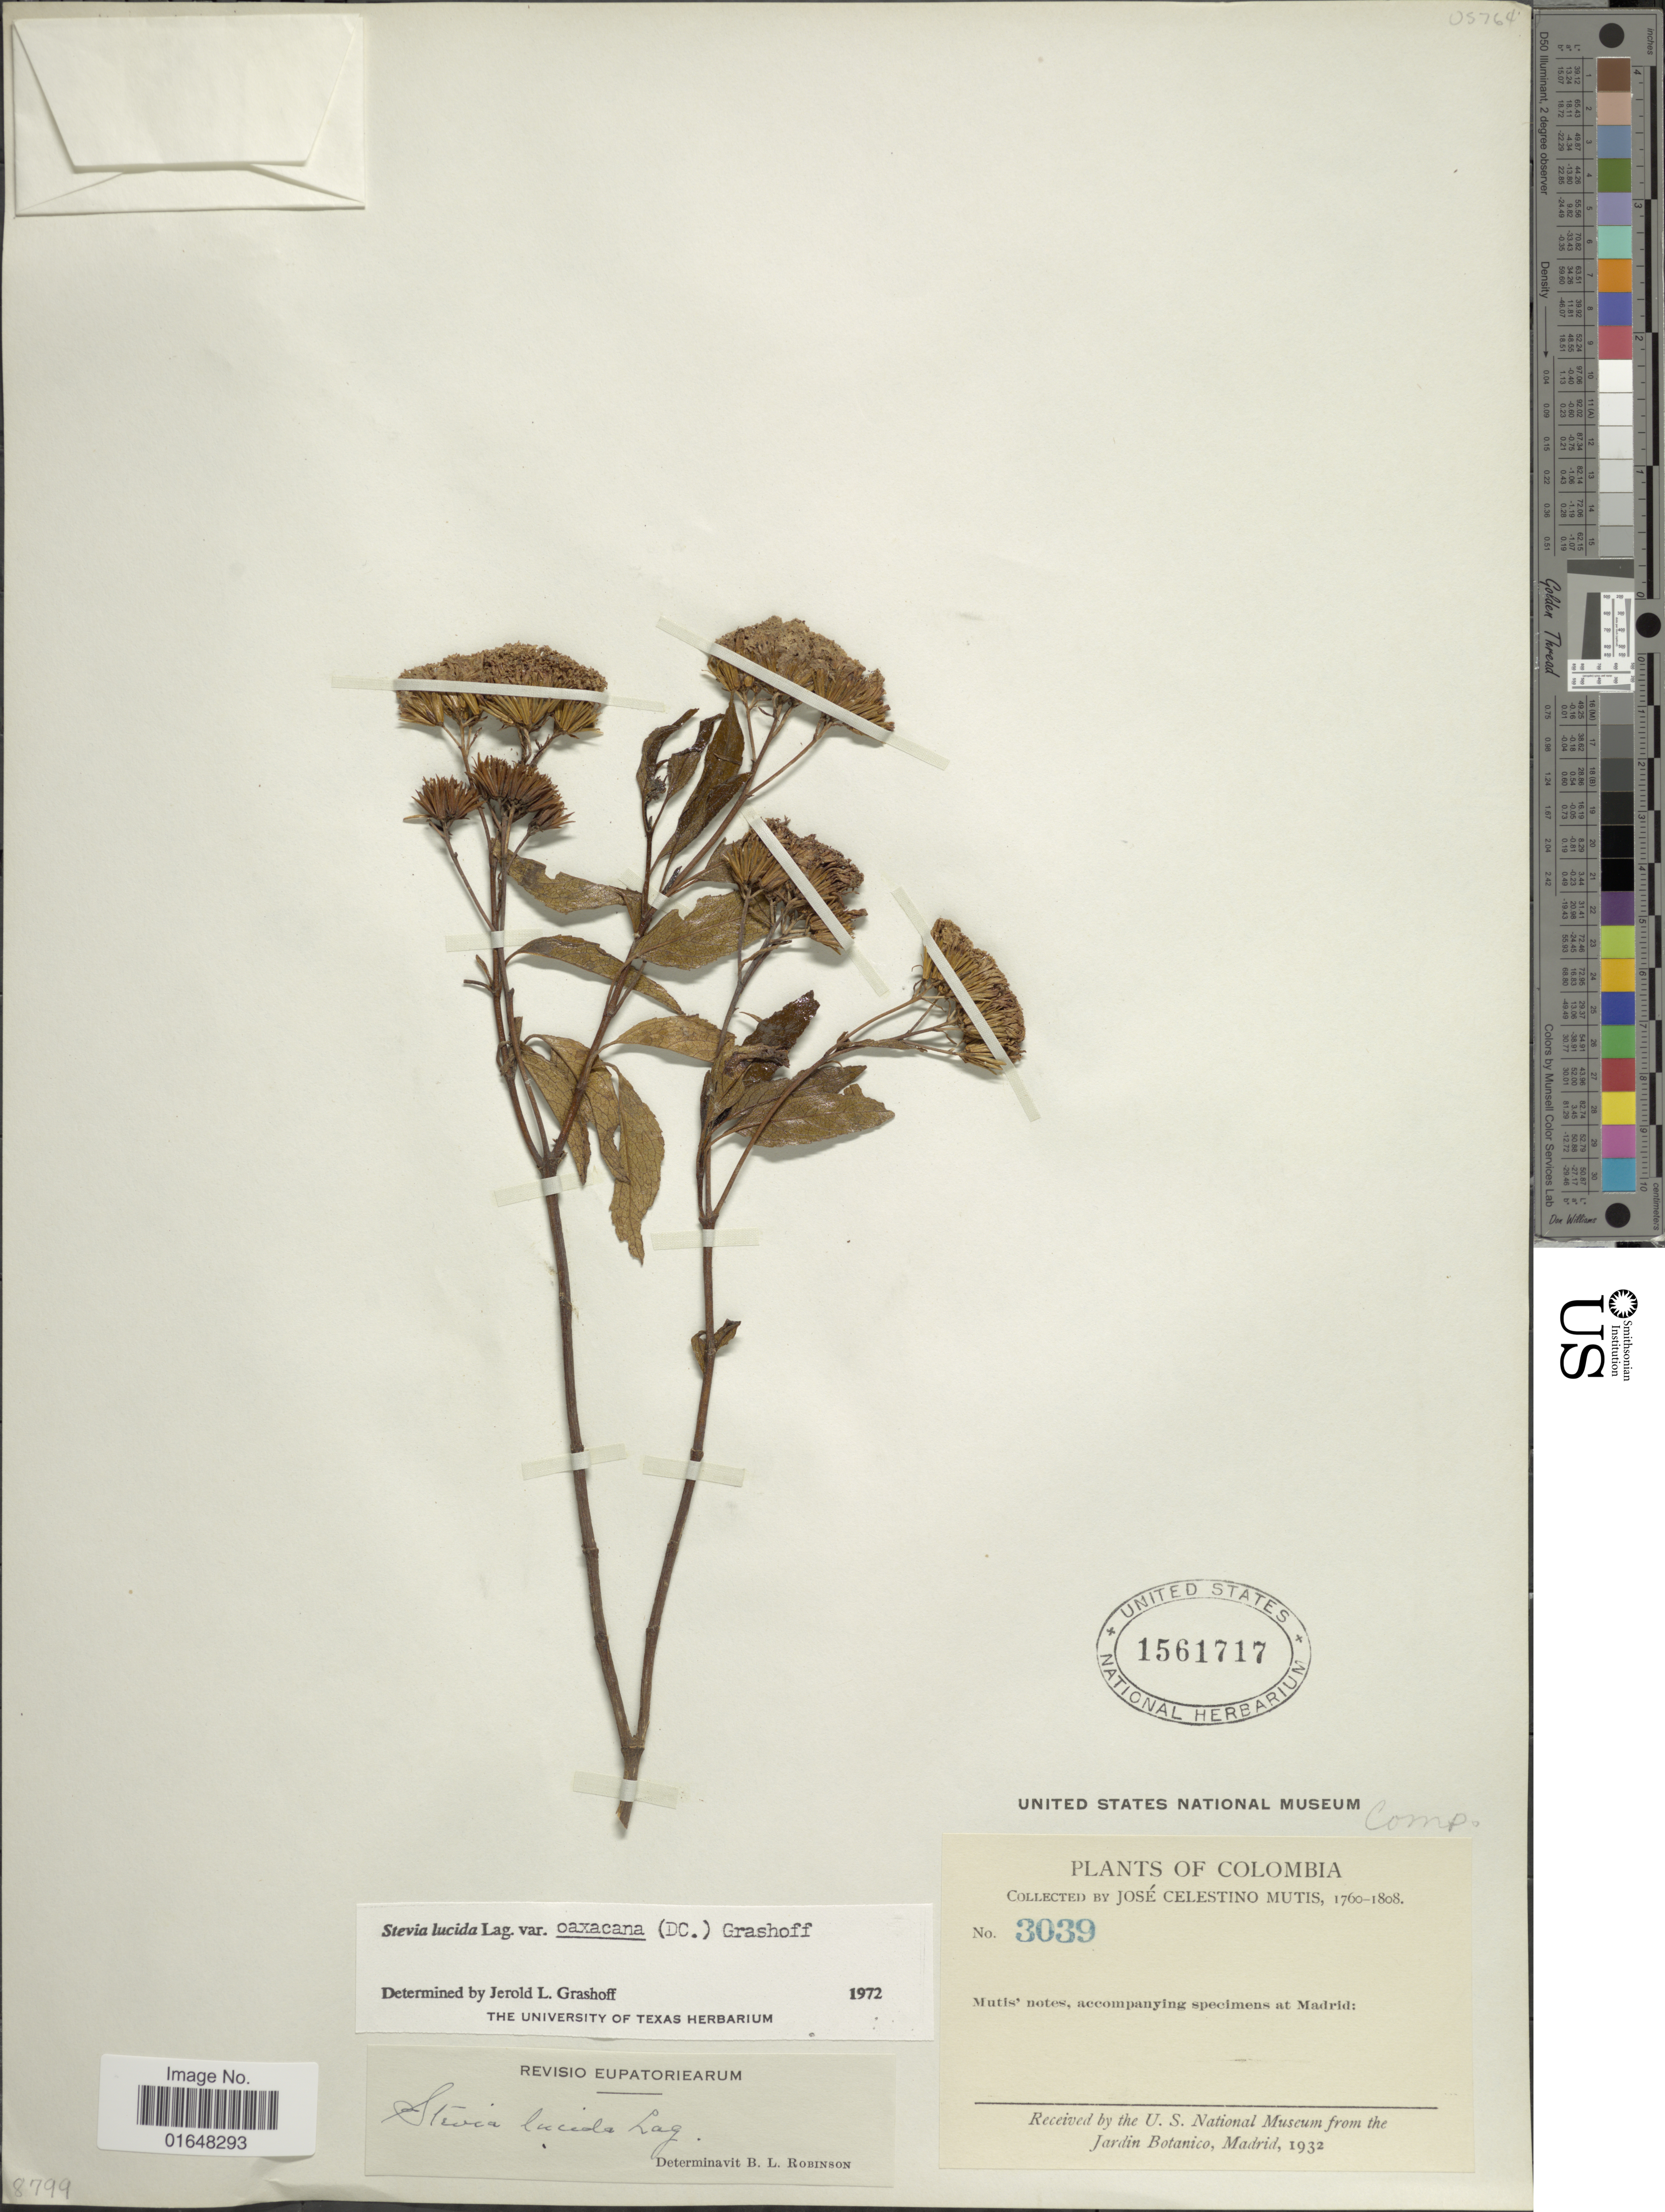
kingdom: Plantae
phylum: Tracheophyta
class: Magnoliopsida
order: Asterales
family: Asteraceae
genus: Stevia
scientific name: Stevia lucida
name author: Lag.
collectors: J. C. B. Mutis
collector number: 3039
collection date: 1760/1808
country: Colombia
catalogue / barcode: US 1561717